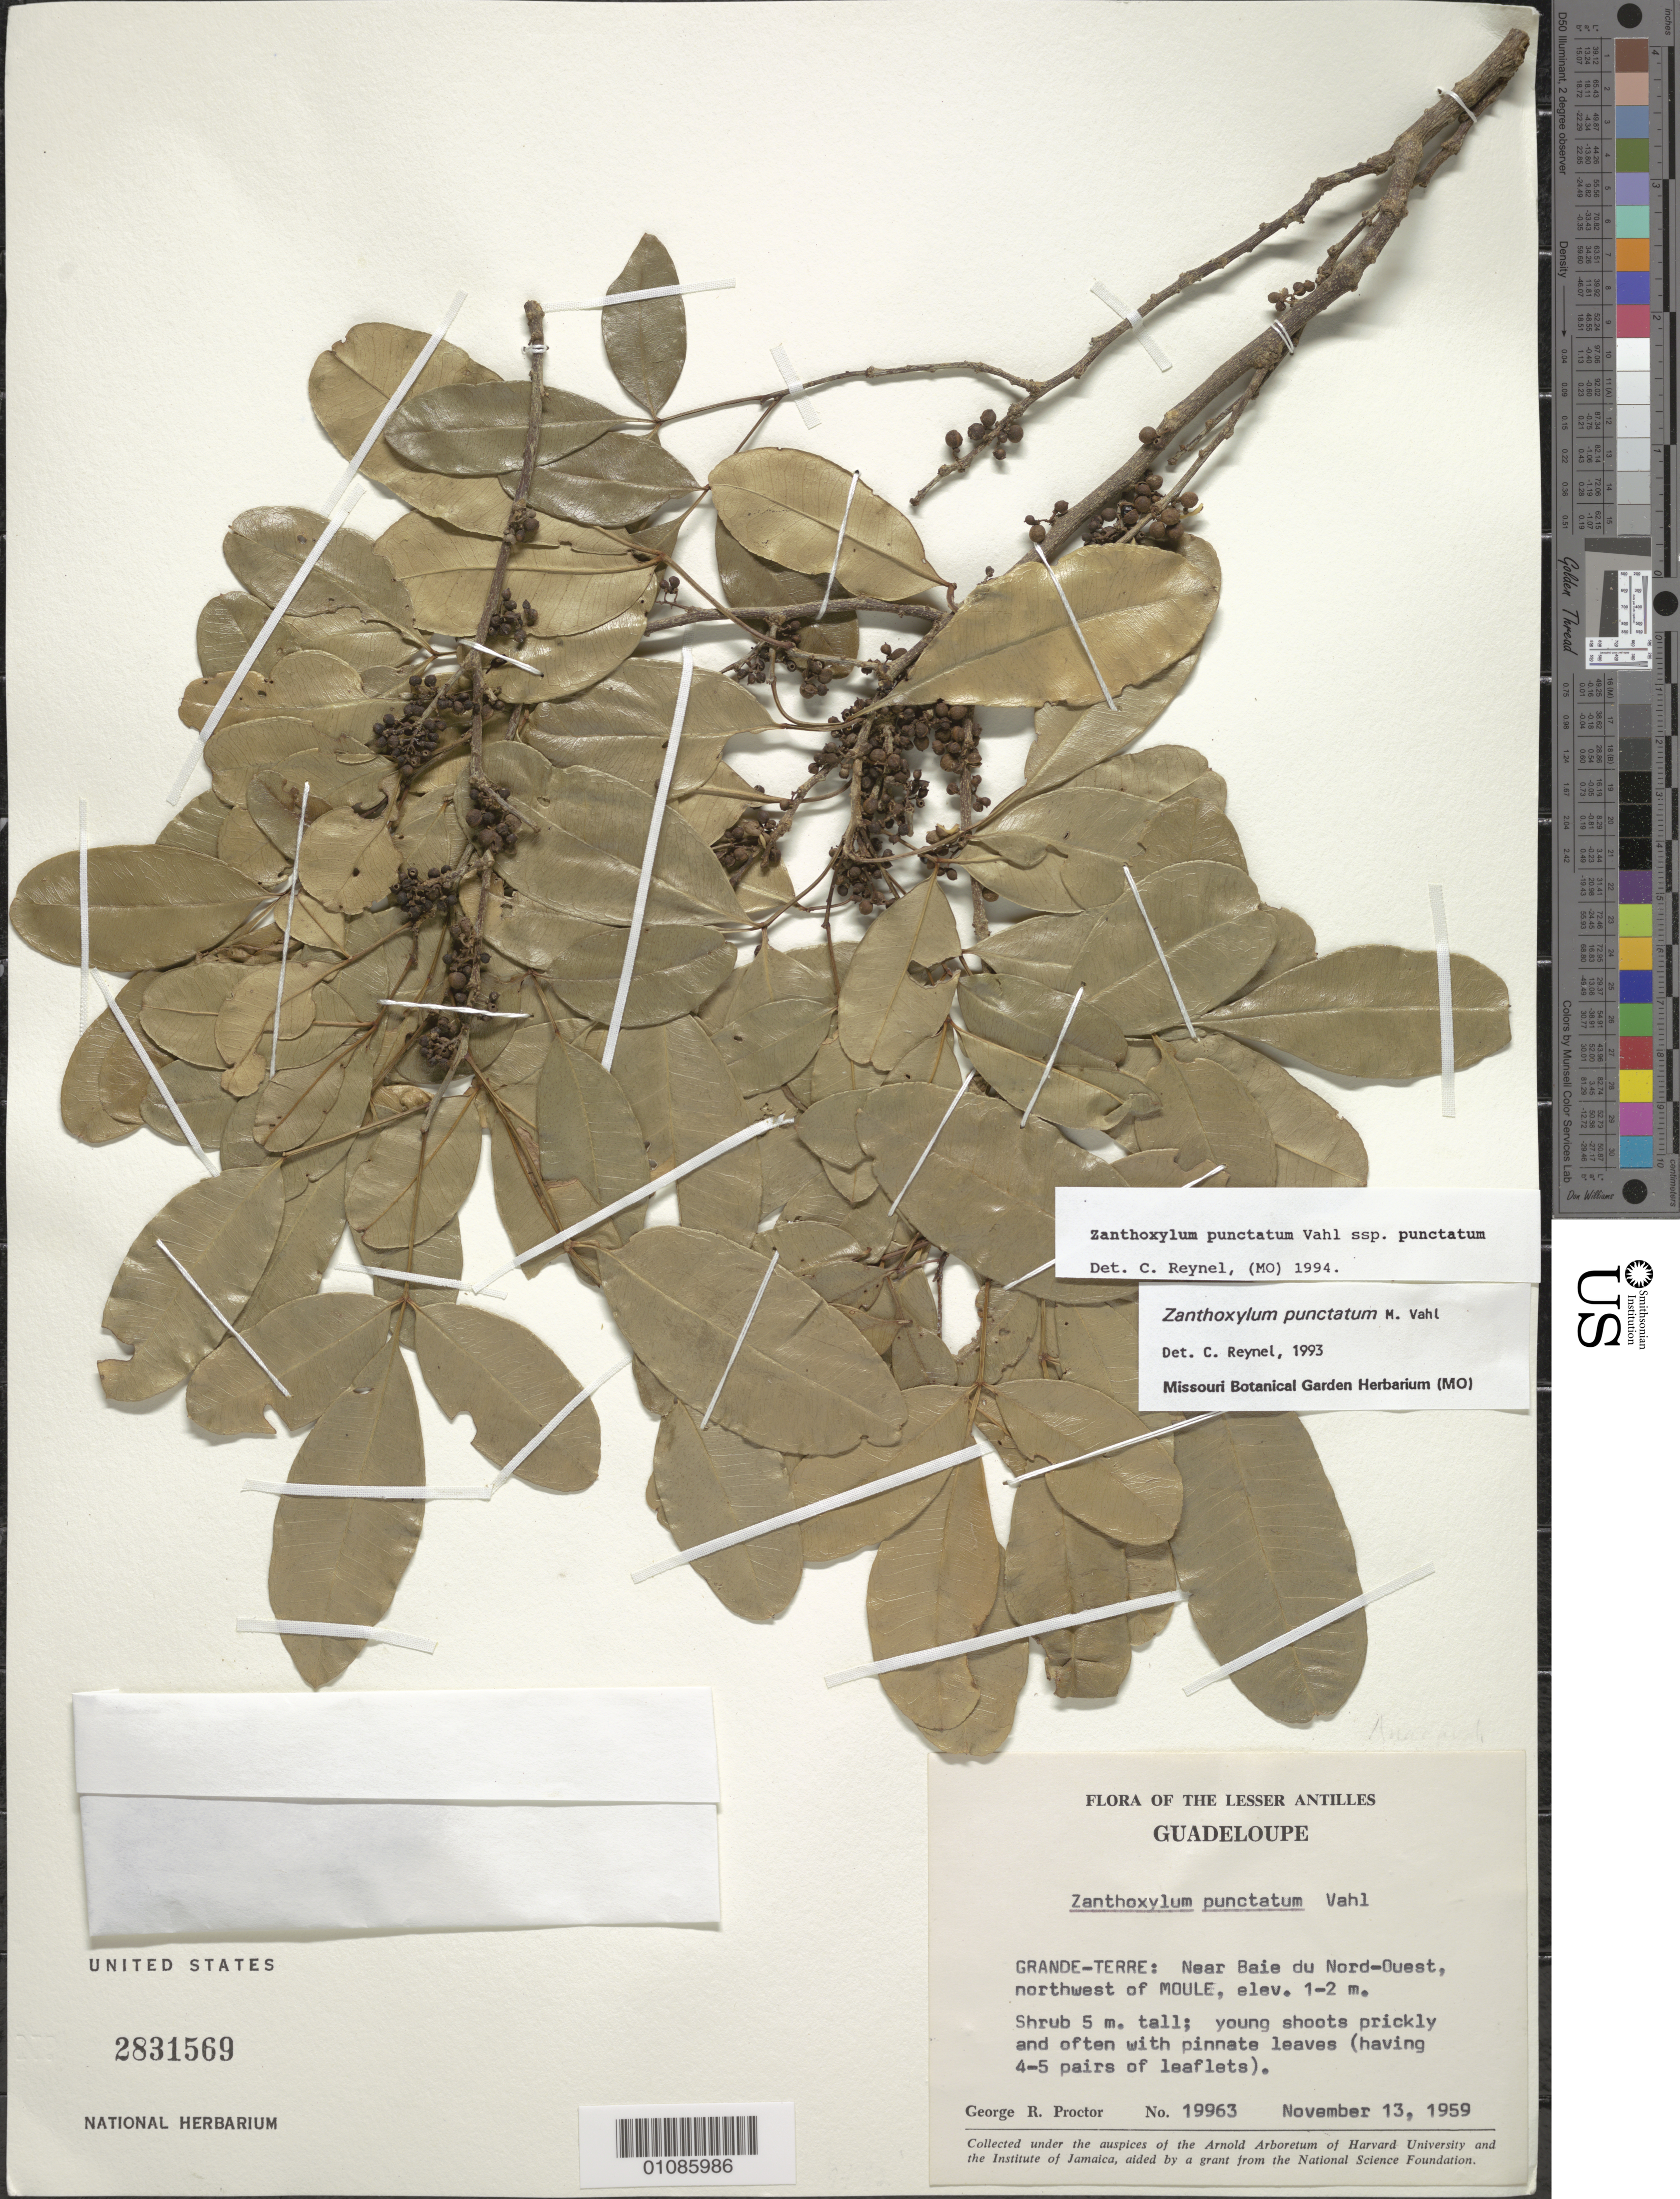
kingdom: Plantae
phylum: Tracheophyta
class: Magnoliopsida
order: Sapindales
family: Rutaceae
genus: Zanthoxylum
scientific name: Zanthoxylum punctatum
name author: Vahl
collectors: G. R. Proctor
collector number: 19963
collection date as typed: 13 Nov 1959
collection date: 1959-11-13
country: Guadeloupe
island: Grande Terre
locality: Near Baie du Nord-Quest, NW of Moule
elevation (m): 1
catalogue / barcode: US 2831569